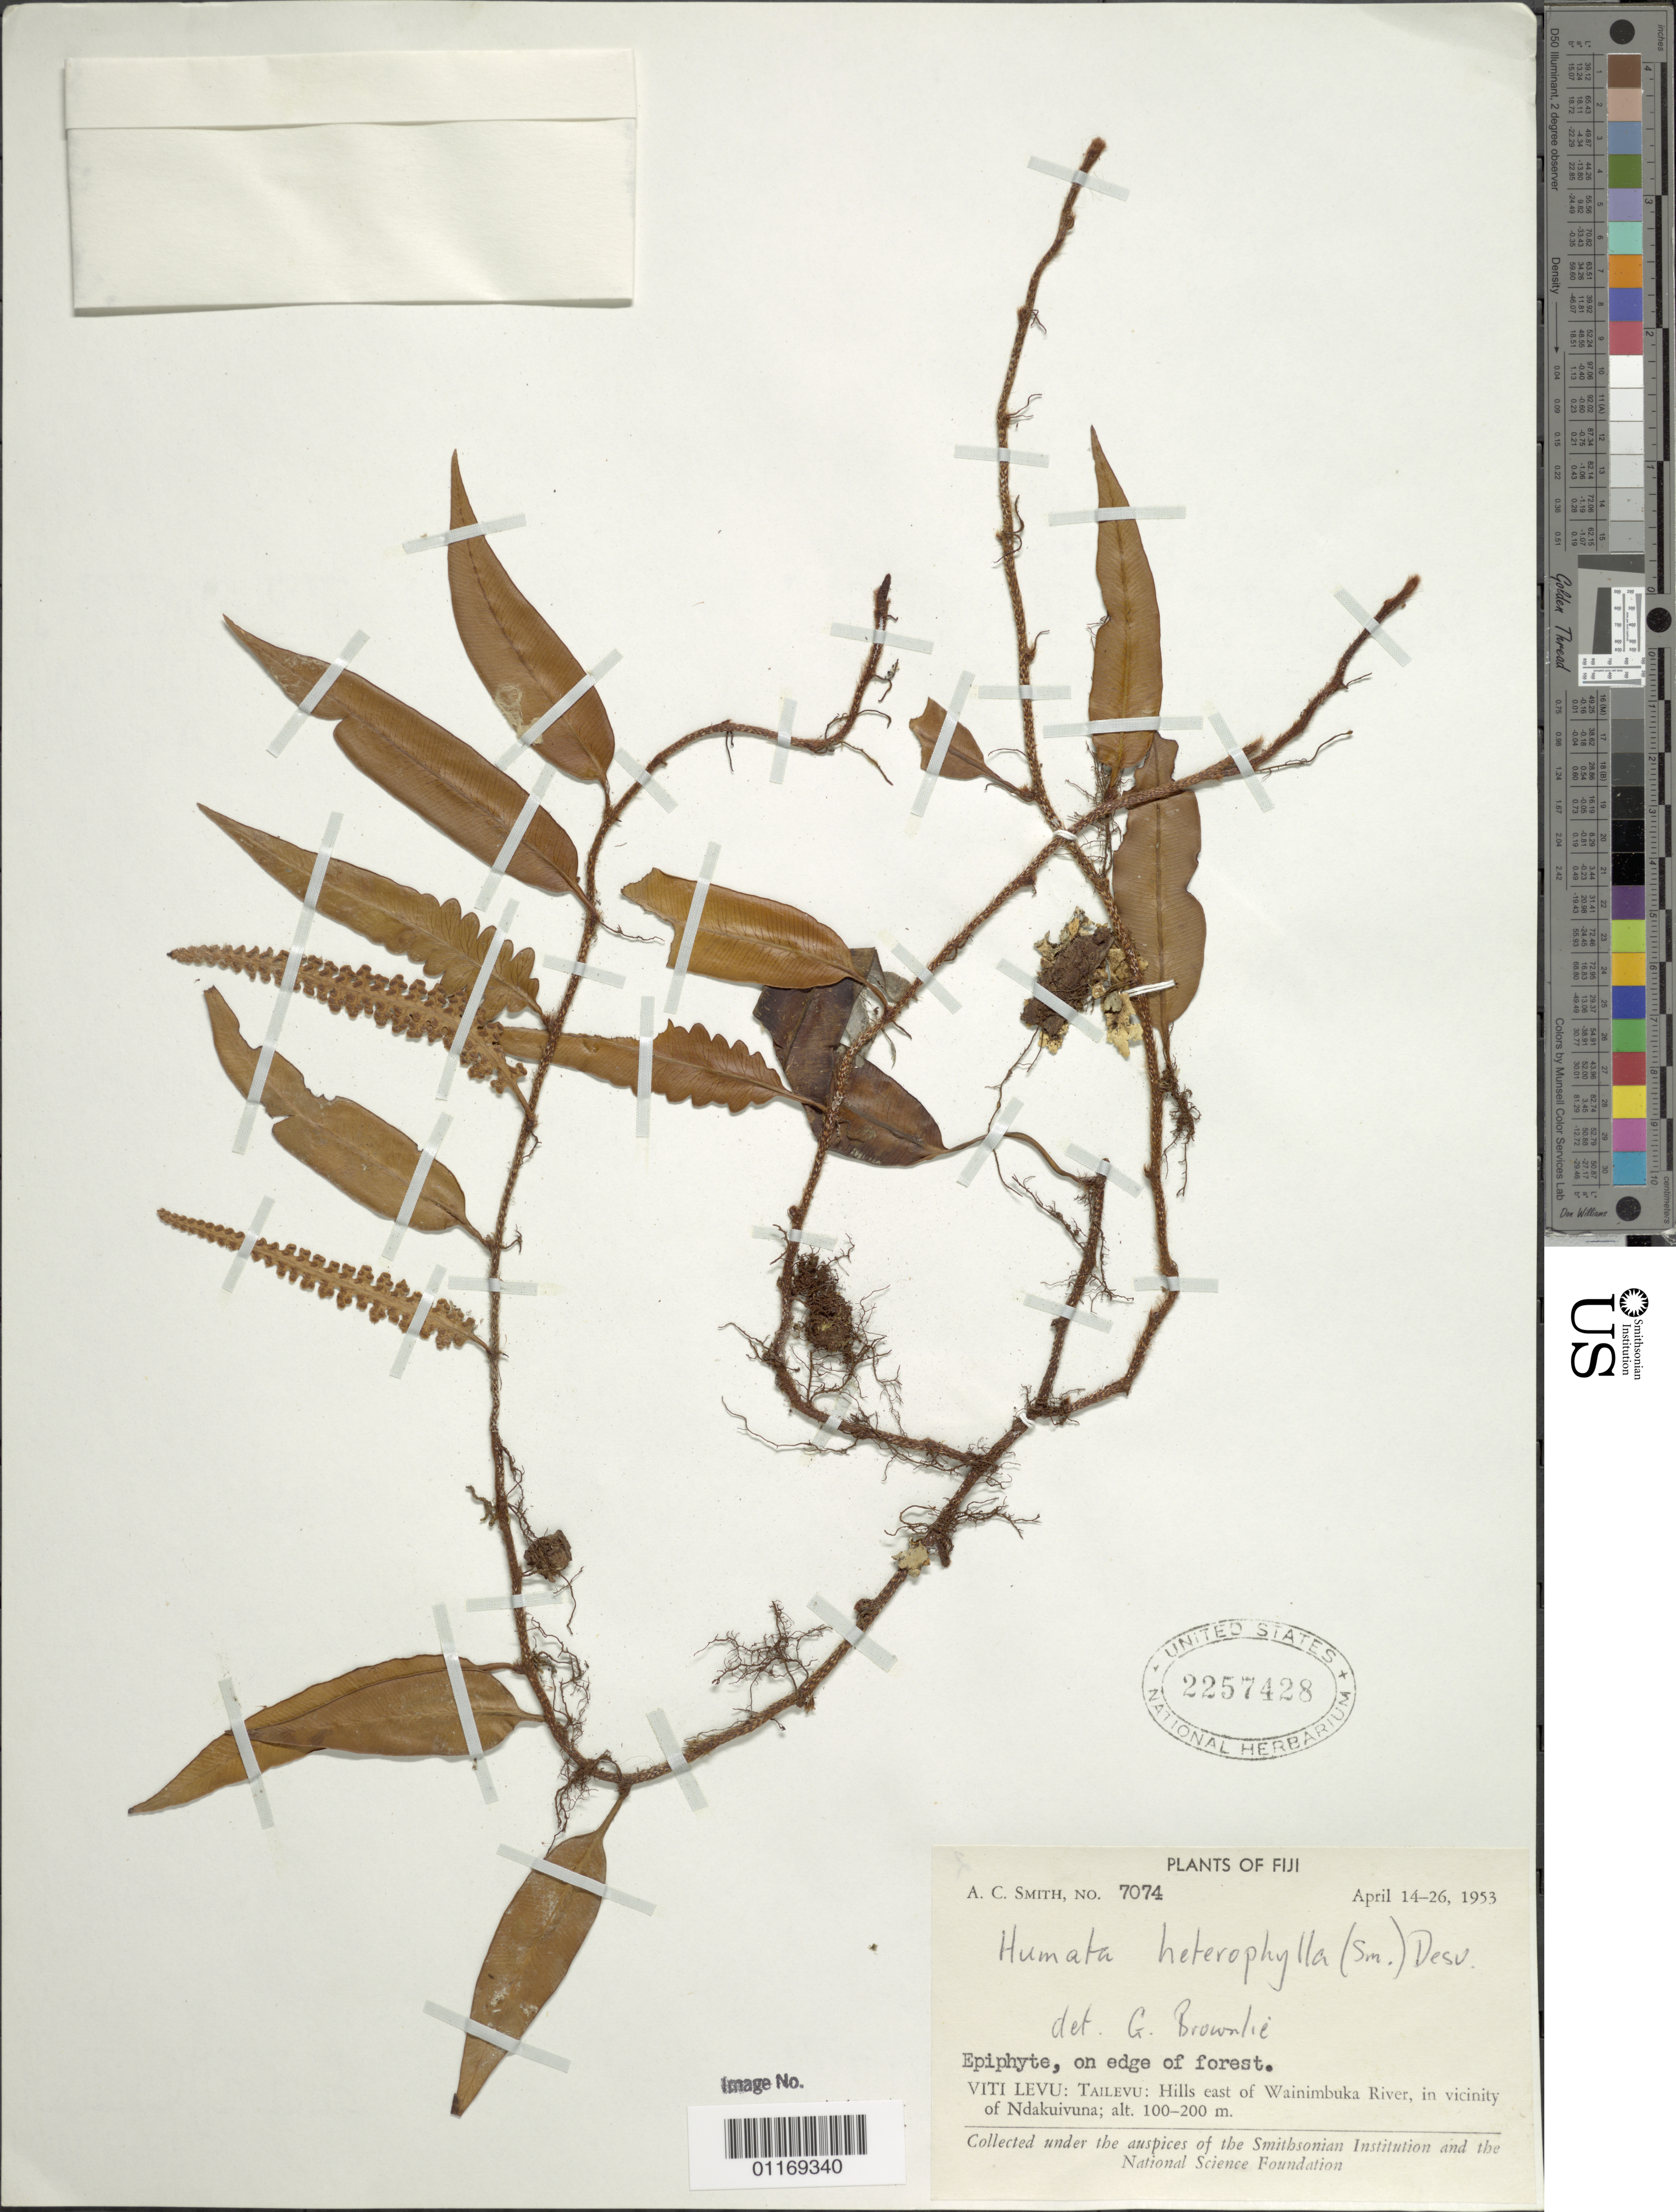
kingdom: Plantae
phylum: Tracheophyta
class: Polypodiopsida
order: Polypodiales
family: Davalliaceae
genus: Humata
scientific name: Humata heterophylla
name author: (Sm.) Desv.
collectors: A. C. Smith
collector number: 7074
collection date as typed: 15 Apr 1953 to 27 Apr 1953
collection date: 1953-04-15/1953-04-27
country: Fiji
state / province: Central Division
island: Viti Levu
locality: Hills E of wainimbuka river, vicinity of ndakuivuna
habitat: Edge of forest.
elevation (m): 100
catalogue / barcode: US 2257428